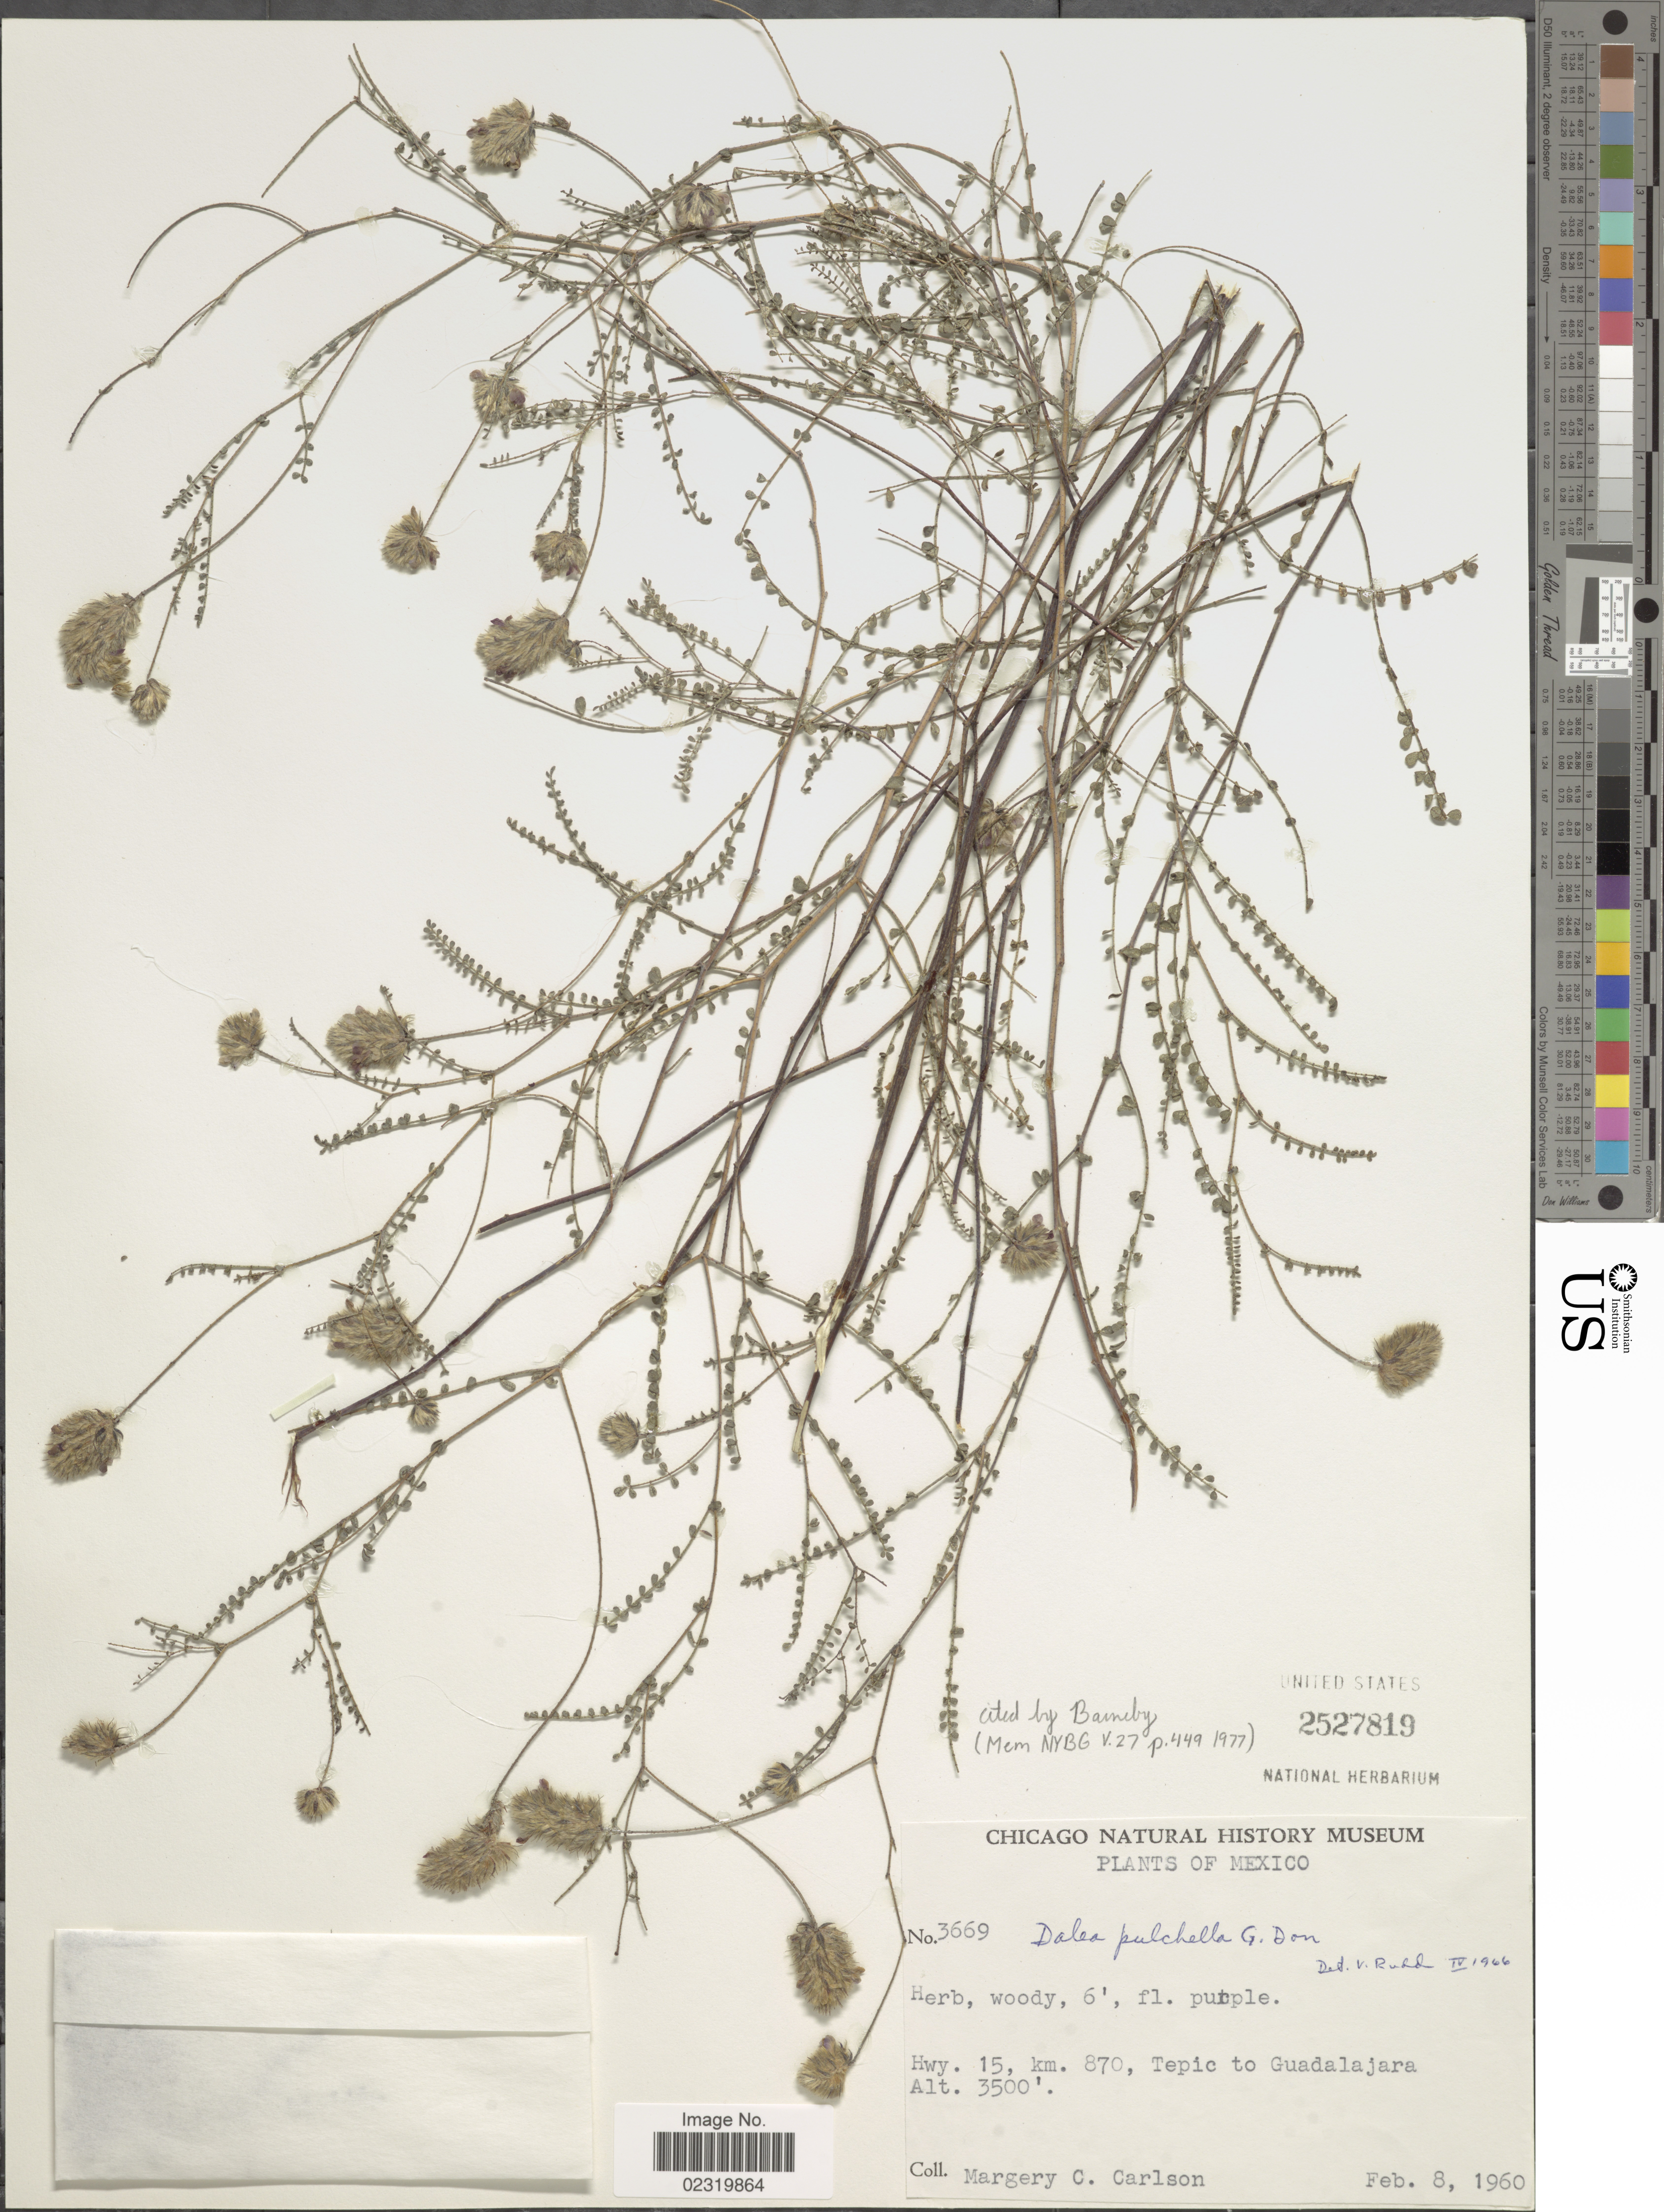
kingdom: Plantae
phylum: Tracheophyta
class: Magnoliopsida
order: Fabales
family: Fabaceae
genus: Dalea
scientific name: Dalea pulchella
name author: G. Don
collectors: M. C. Carlson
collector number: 3669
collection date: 1960-02-08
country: Mexico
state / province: México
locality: Hwy. 15, km. 870, Tepic to Guadalajara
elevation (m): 1067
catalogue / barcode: US 2527819